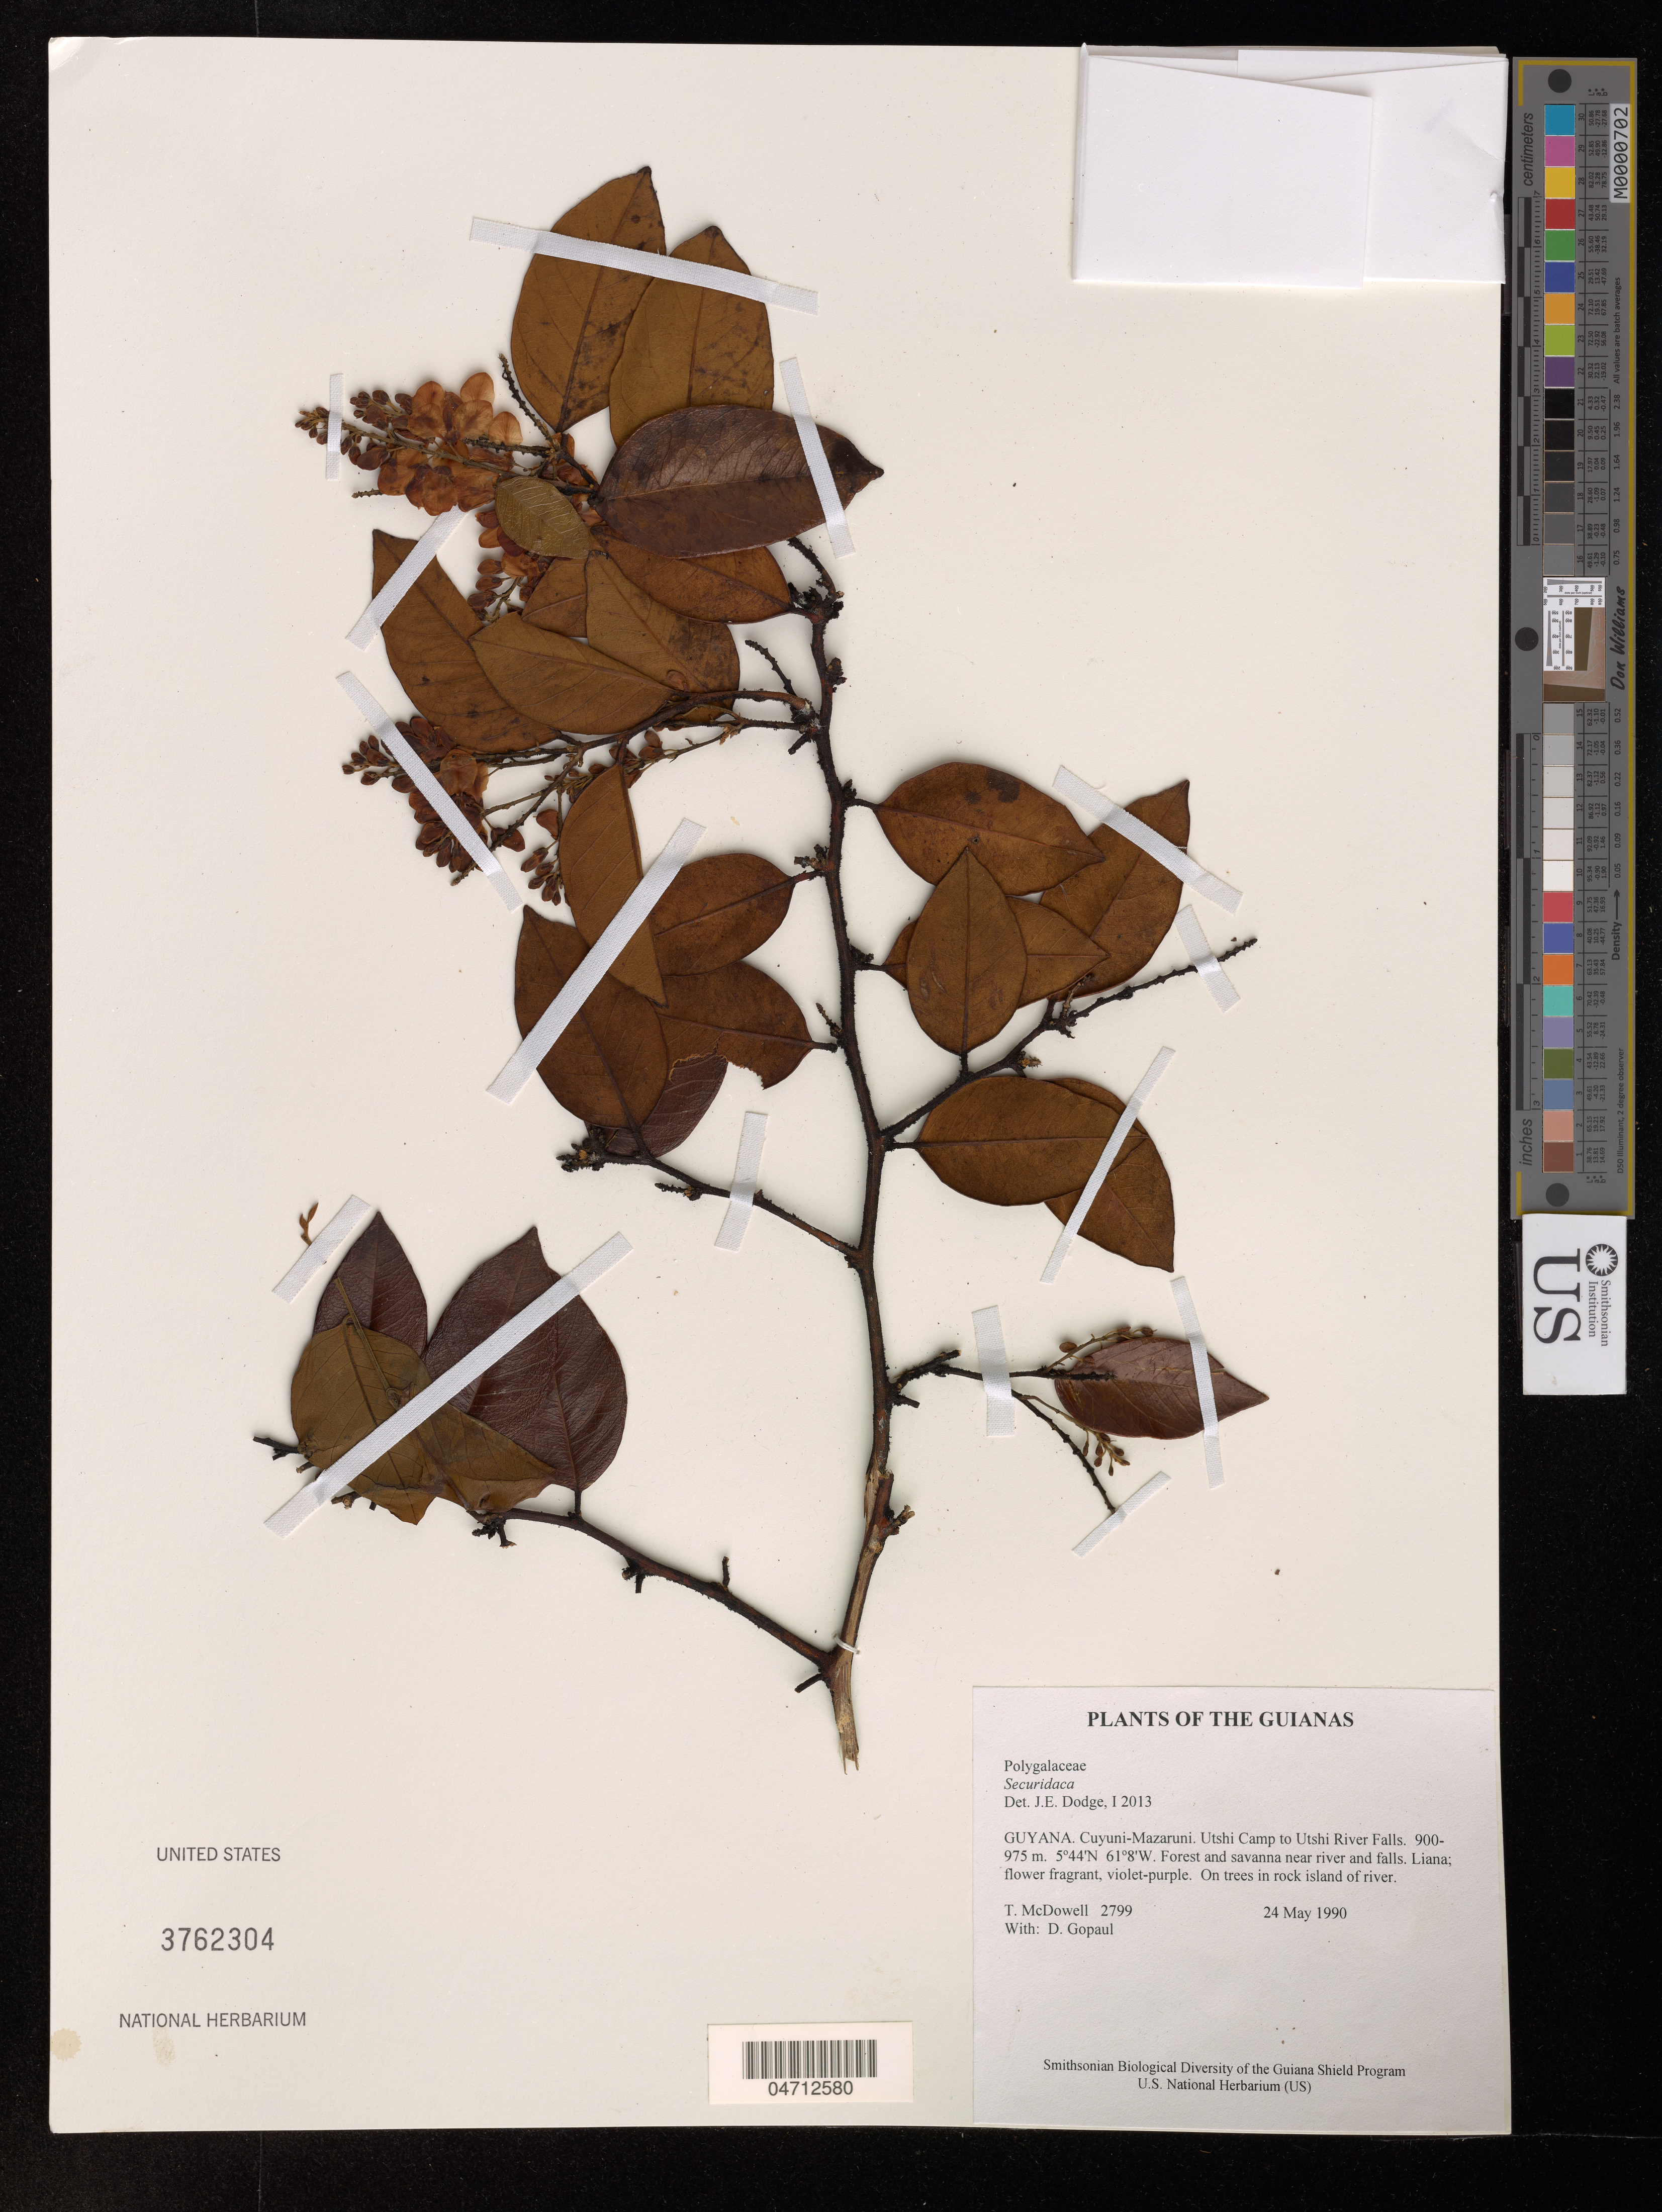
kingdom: Plantae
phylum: Tracheophyta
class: Magnoliopsida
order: Fabales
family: Polygalaceae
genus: Securidaca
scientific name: Securidaca sp.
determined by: Dodge, J. E.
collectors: T. McDowell & D. Gopaul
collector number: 2799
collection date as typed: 24 May 1990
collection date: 1990-05-24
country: Guyana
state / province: Cuyuni-Mazaruni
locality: Utshi Camp to Utshi River Falls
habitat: Forest and savanna near river and falls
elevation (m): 900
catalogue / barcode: US 3762304